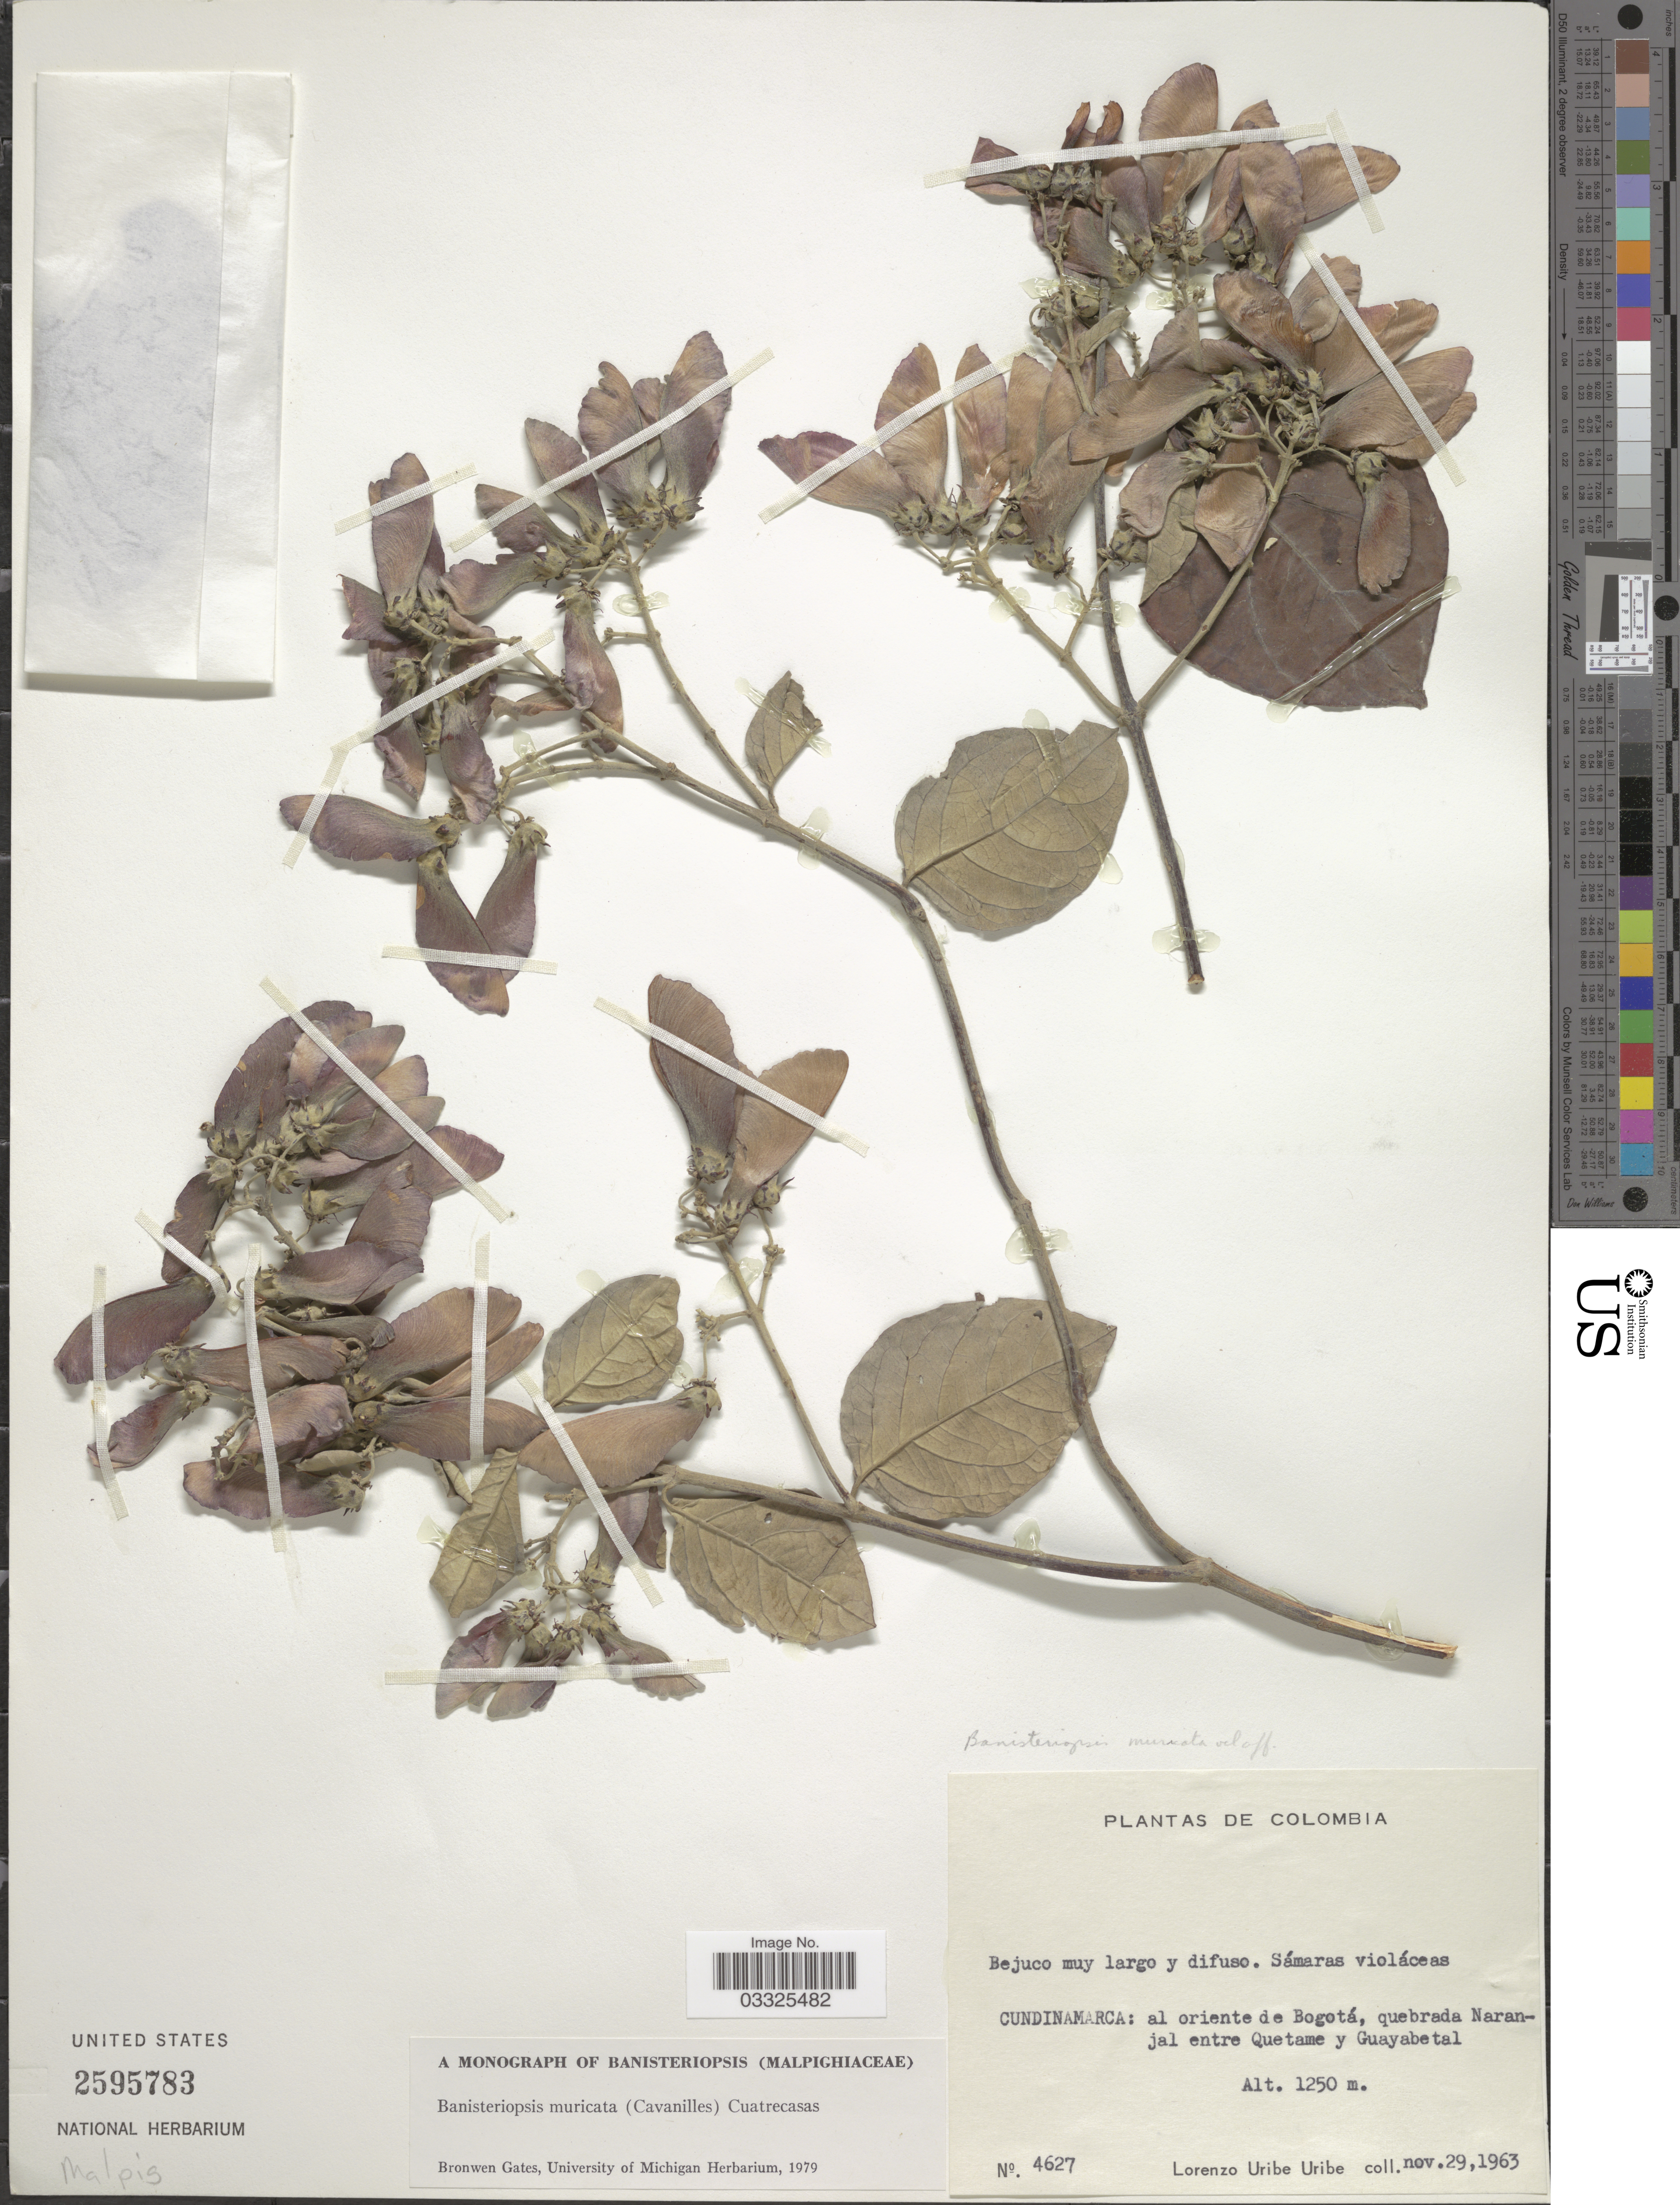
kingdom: Plantae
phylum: Tracheophyta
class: Magnoliopsida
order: Malpighiales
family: Malpighiaceae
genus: Banisteriopsis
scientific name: Banisteriopsis muricata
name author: (Cav.) Cuatrec.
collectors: L. Uribe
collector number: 4627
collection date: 1963-11-29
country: Colombia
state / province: Cundinamarca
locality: Al oriente de Bogotá, quebrada Naranjal entre Quetame y Guayabetal.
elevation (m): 1250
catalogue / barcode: US 2595783